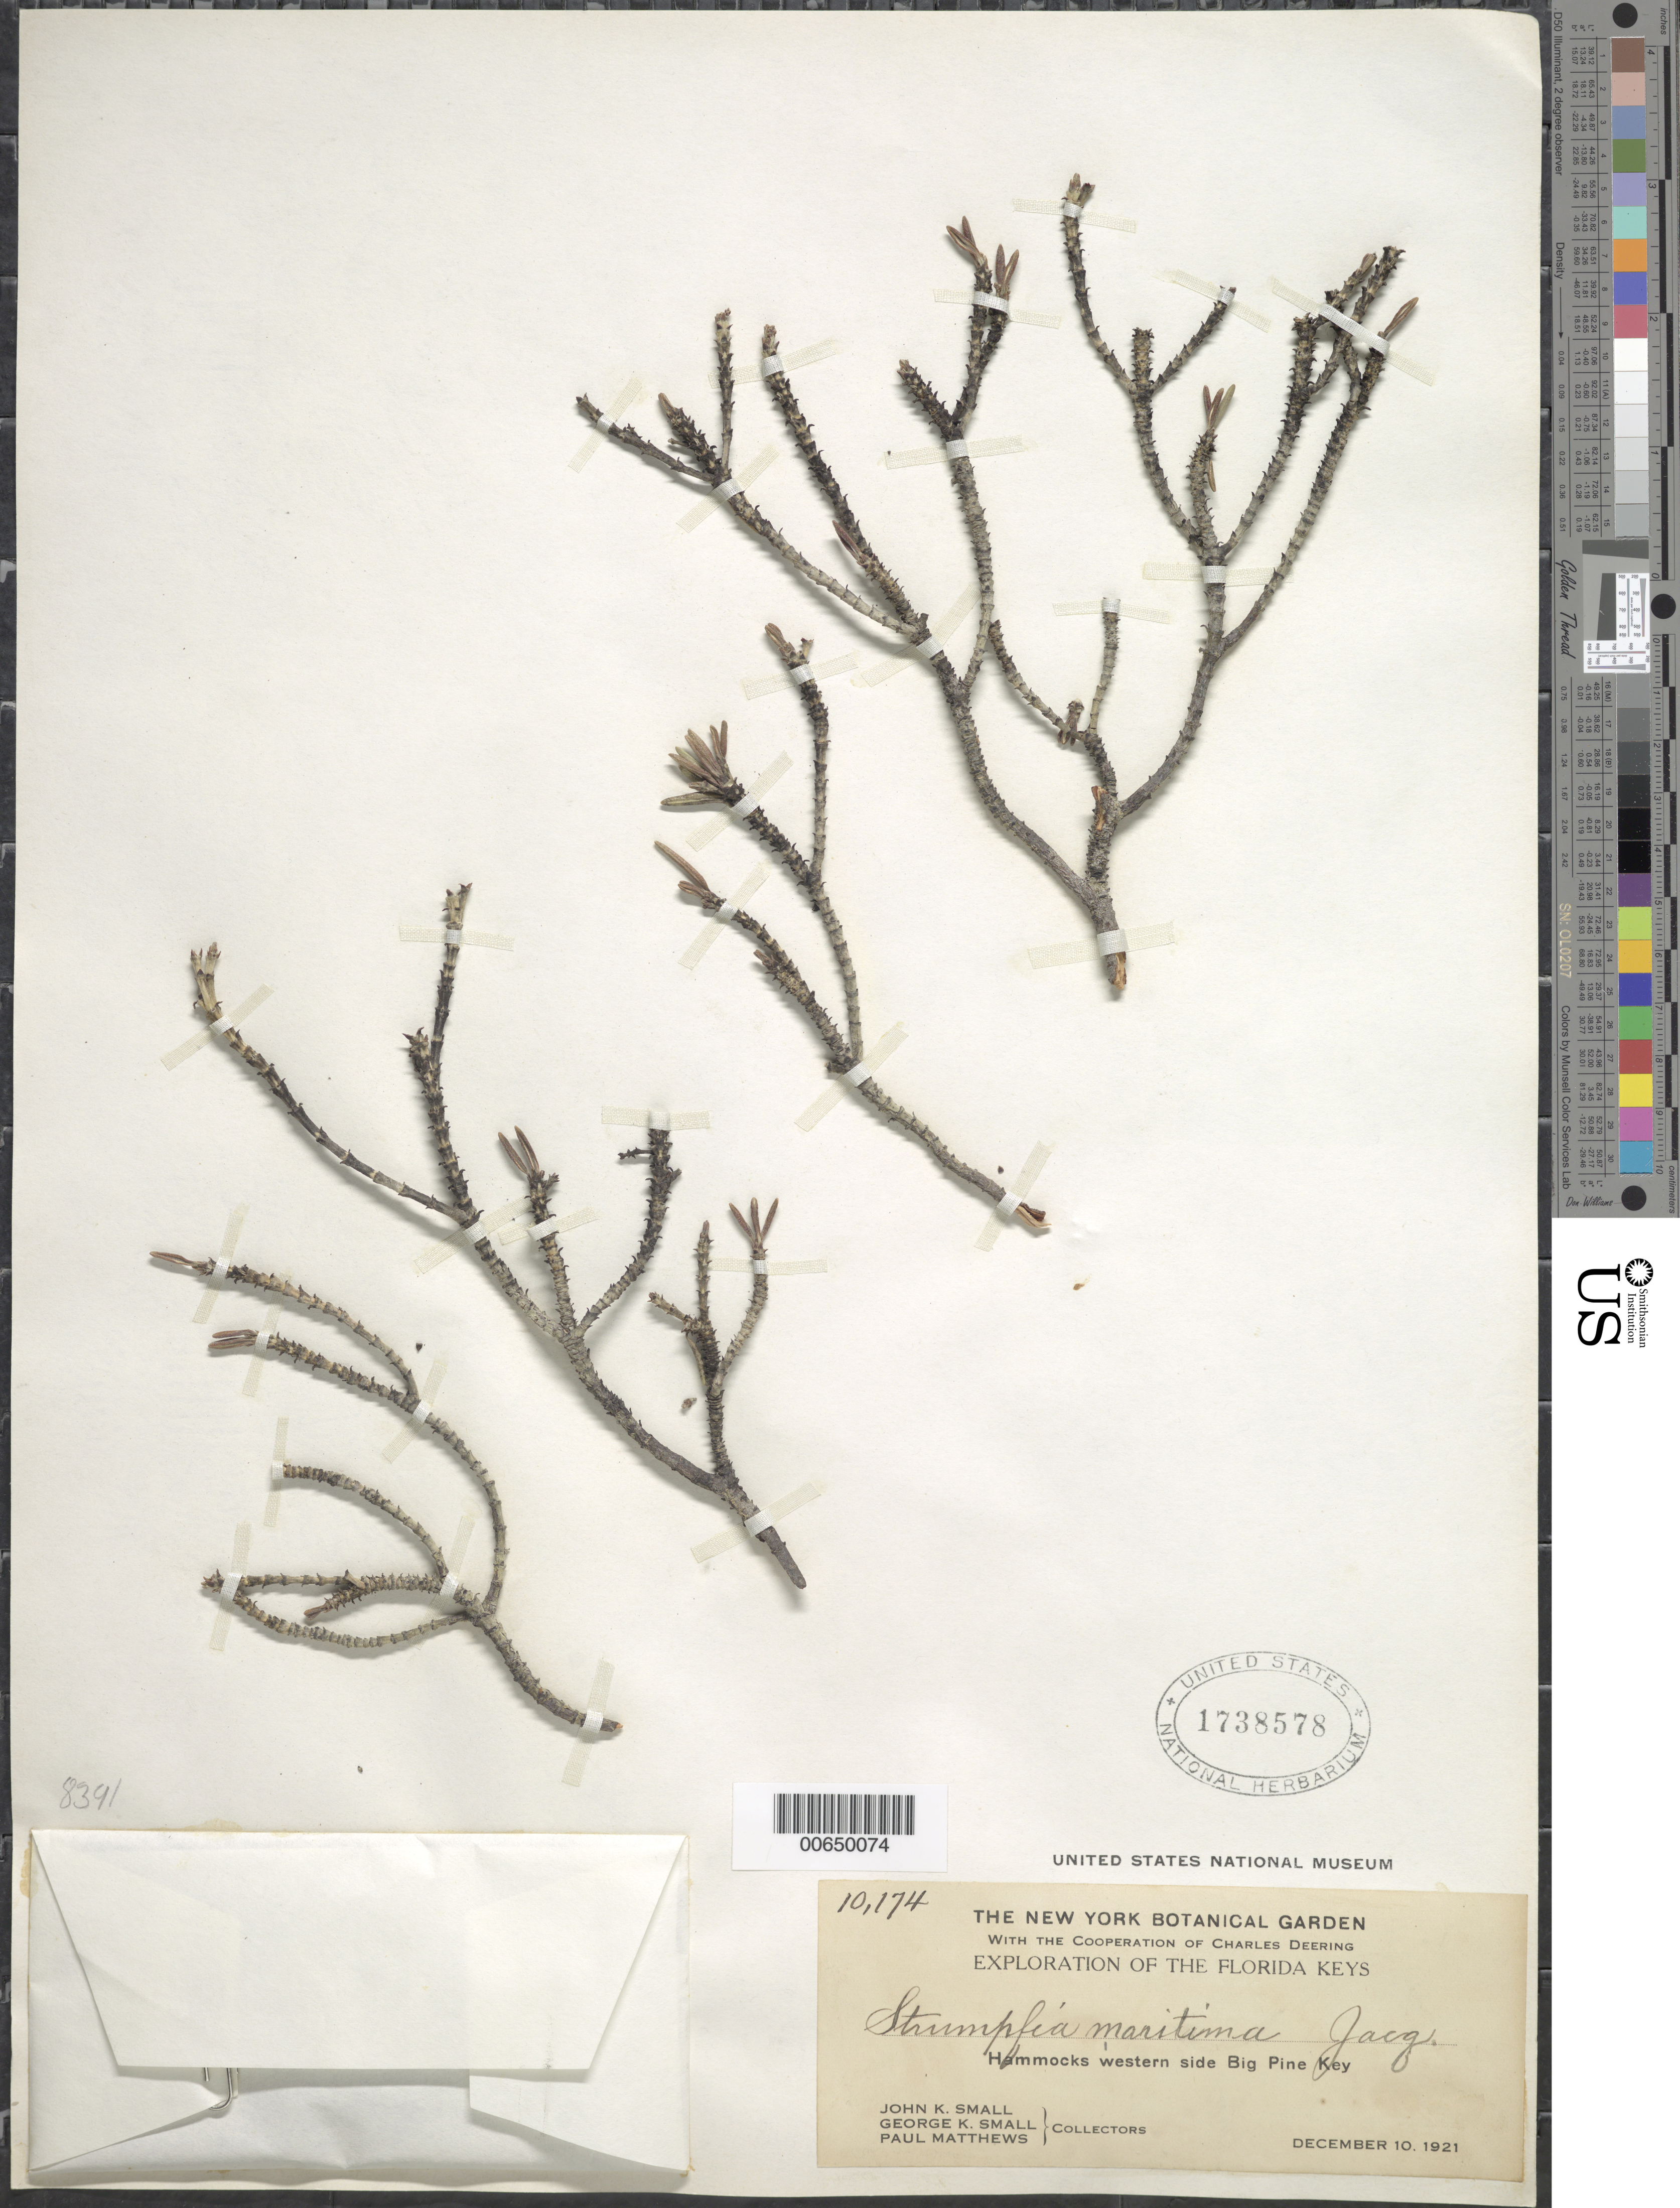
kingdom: Plantae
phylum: Tracheophyta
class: Magnoliopsida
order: Gentianales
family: Rubiaceae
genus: Strumpfia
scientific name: Strumpfia maritima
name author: Jacq.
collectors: J. K. Small, G. K. Small & P. Matthaus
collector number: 10174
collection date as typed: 12 Oct 1921 or 10 Dec 1921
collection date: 1921-10-12 or 1921-12-10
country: United States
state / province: Florida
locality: Hammocks western side Big Pine Key.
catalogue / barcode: US 1738578